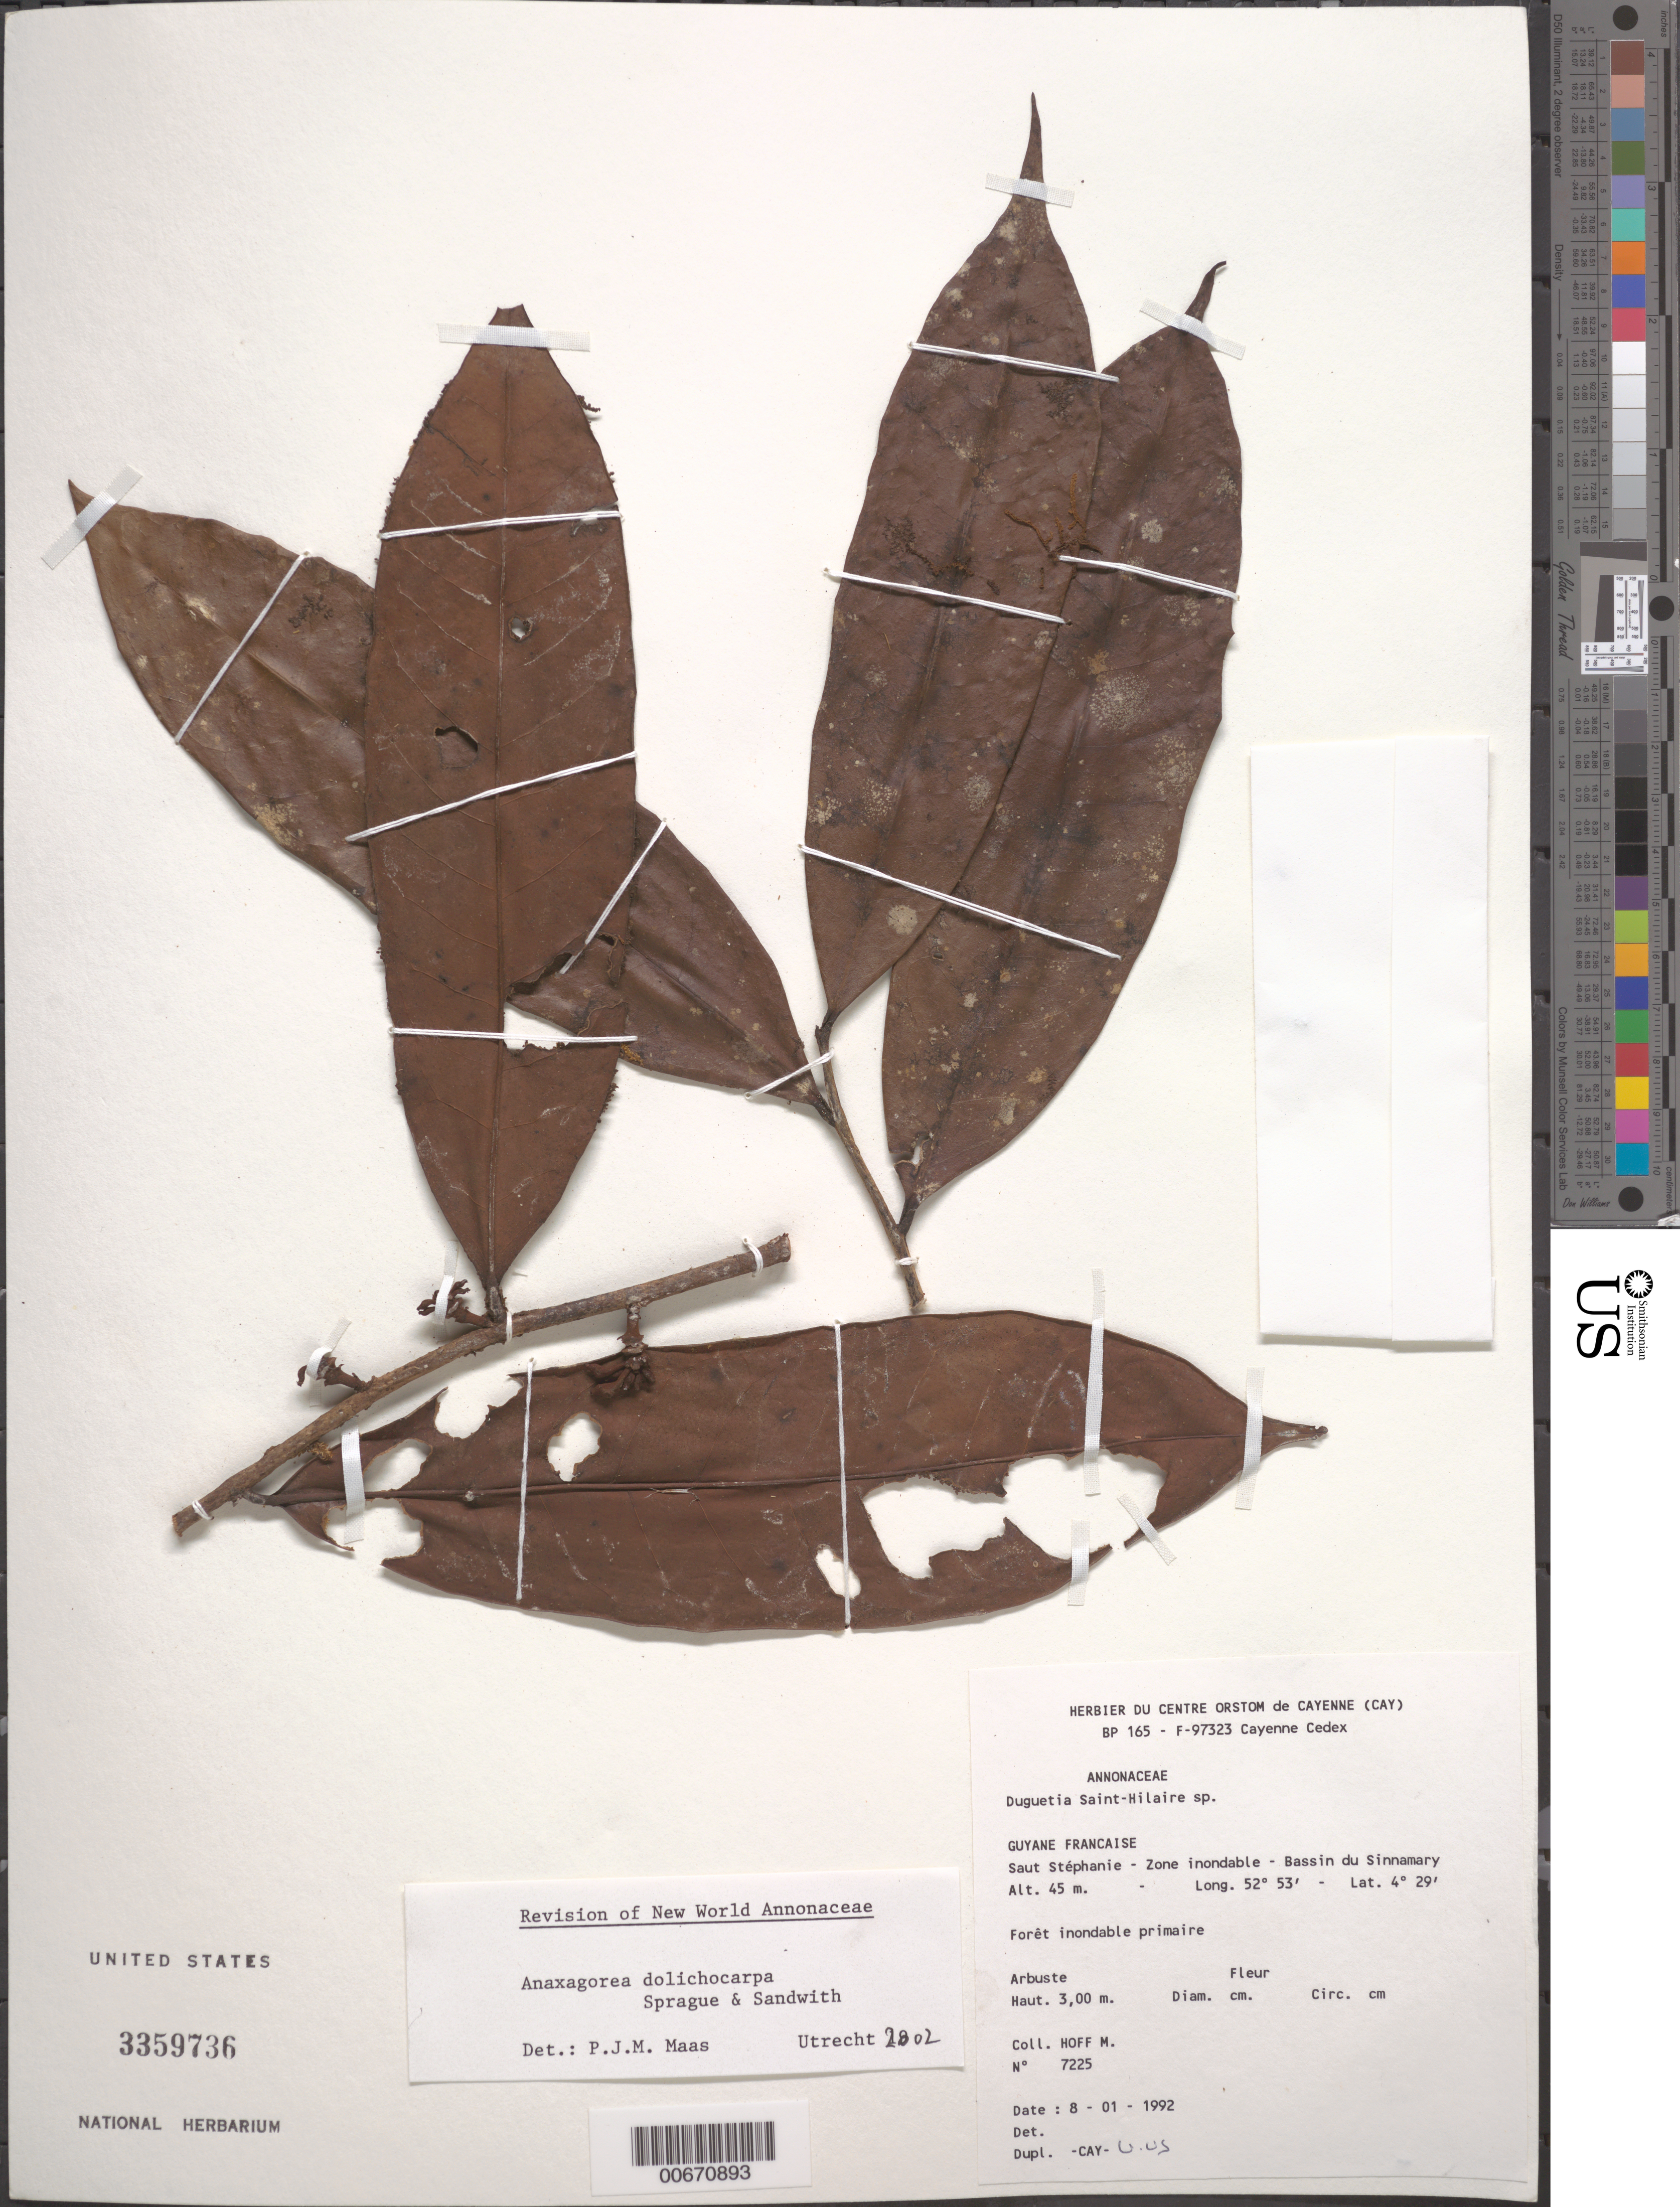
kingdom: Plantae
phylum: Tracheophyta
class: Magnoliopsida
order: Magnoliales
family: Annonaceae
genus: Anaxagorea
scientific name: Anaxagorea dolichocarpa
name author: Sprague & Sandwith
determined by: Maas, Paul J. M.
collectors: M. Hoff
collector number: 7225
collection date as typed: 8-Jan-92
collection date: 1992-01-08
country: French Guiana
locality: Saut Stéphanie, Bassin du Sinnamary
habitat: Inundated primary forest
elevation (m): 45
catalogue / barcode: US 3359736